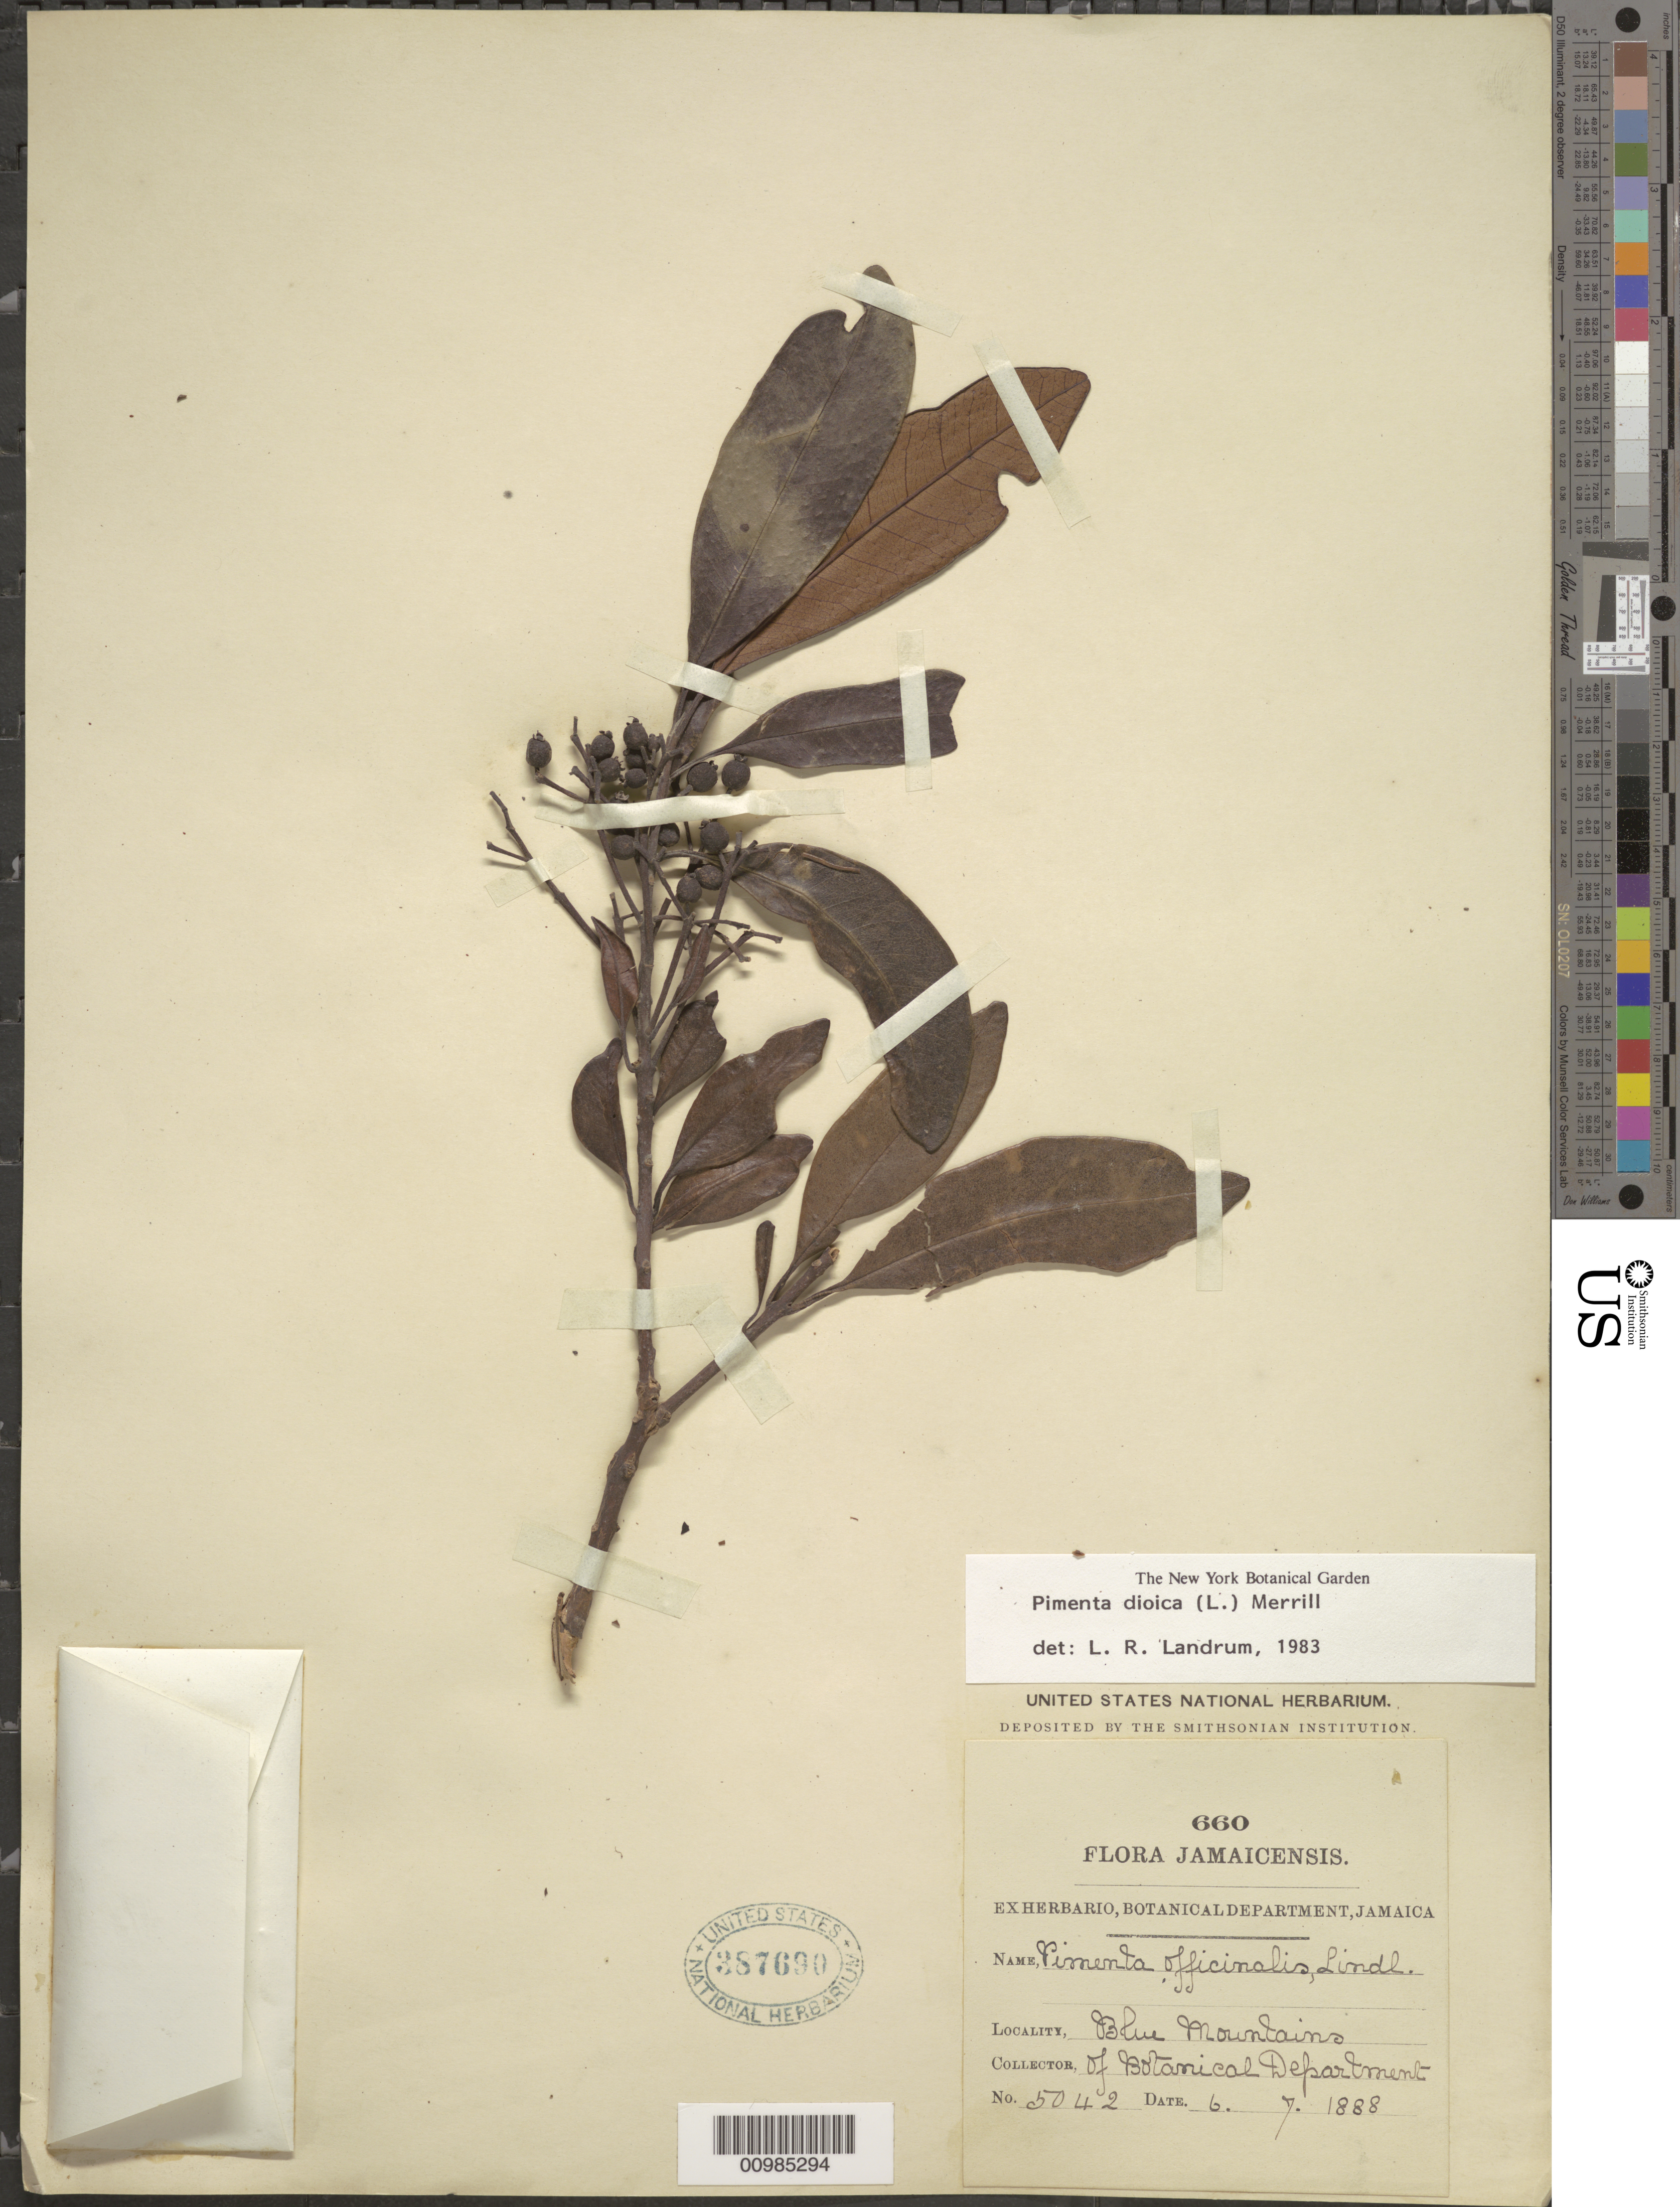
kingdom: Plantae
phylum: Tracheophyta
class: Magnoliopsida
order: Myrtales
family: Myrtaceae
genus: Pimenta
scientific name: Pimenta dioica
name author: (L.) Merr.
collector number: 5042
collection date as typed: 07 Jun 1888 or 06 Jul 1888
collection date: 1888-06-07 or 1888-07-06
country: Jamaica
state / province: Saint Andrew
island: Jamaica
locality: Blue Mountains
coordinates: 0 N, 0 E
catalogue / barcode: US 387690